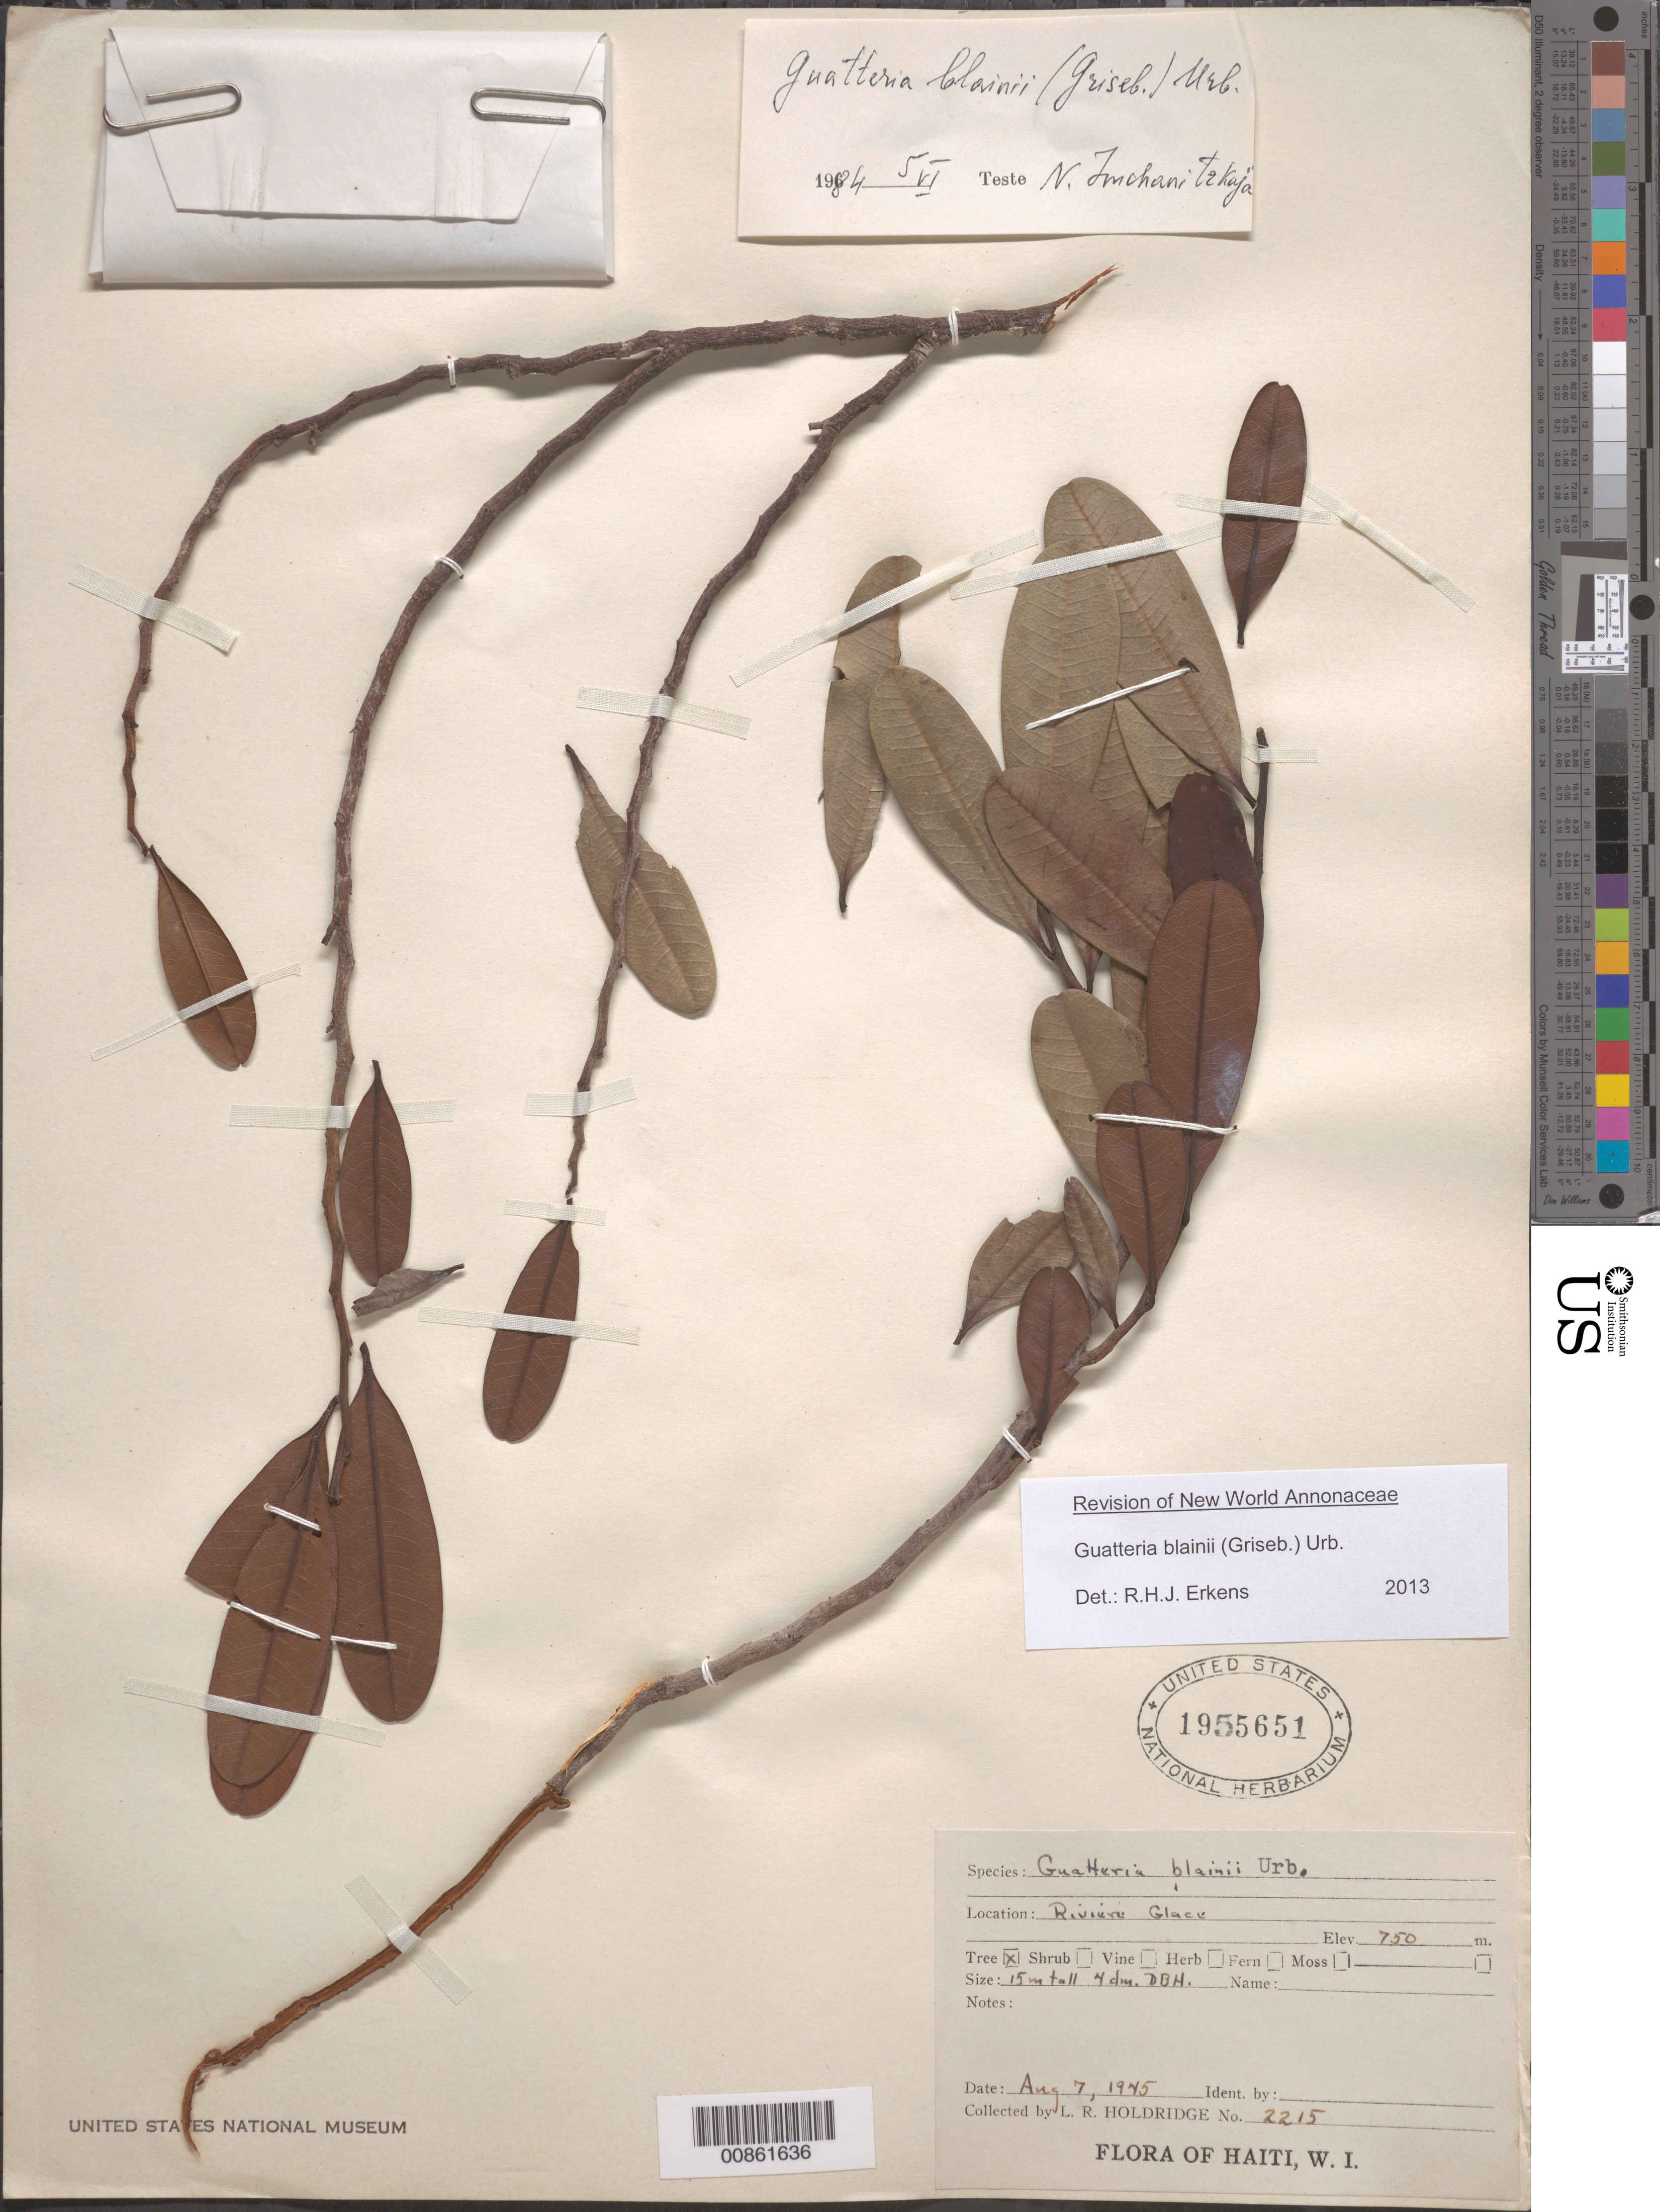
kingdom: Plantae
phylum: Tracheophyta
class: Magnoliopsida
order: Magnoliales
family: Annonaceae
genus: Guatteria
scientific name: Guatteria blainii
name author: (Griseb.) Urb.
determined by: Erkens, R. H. J.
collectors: L. Holdridge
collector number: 2215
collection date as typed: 07 Aug 1945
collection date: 1945-08-07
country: Haiti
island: Hispaniola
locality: Rivière Glace.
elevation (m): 750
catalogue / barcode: US 1955651